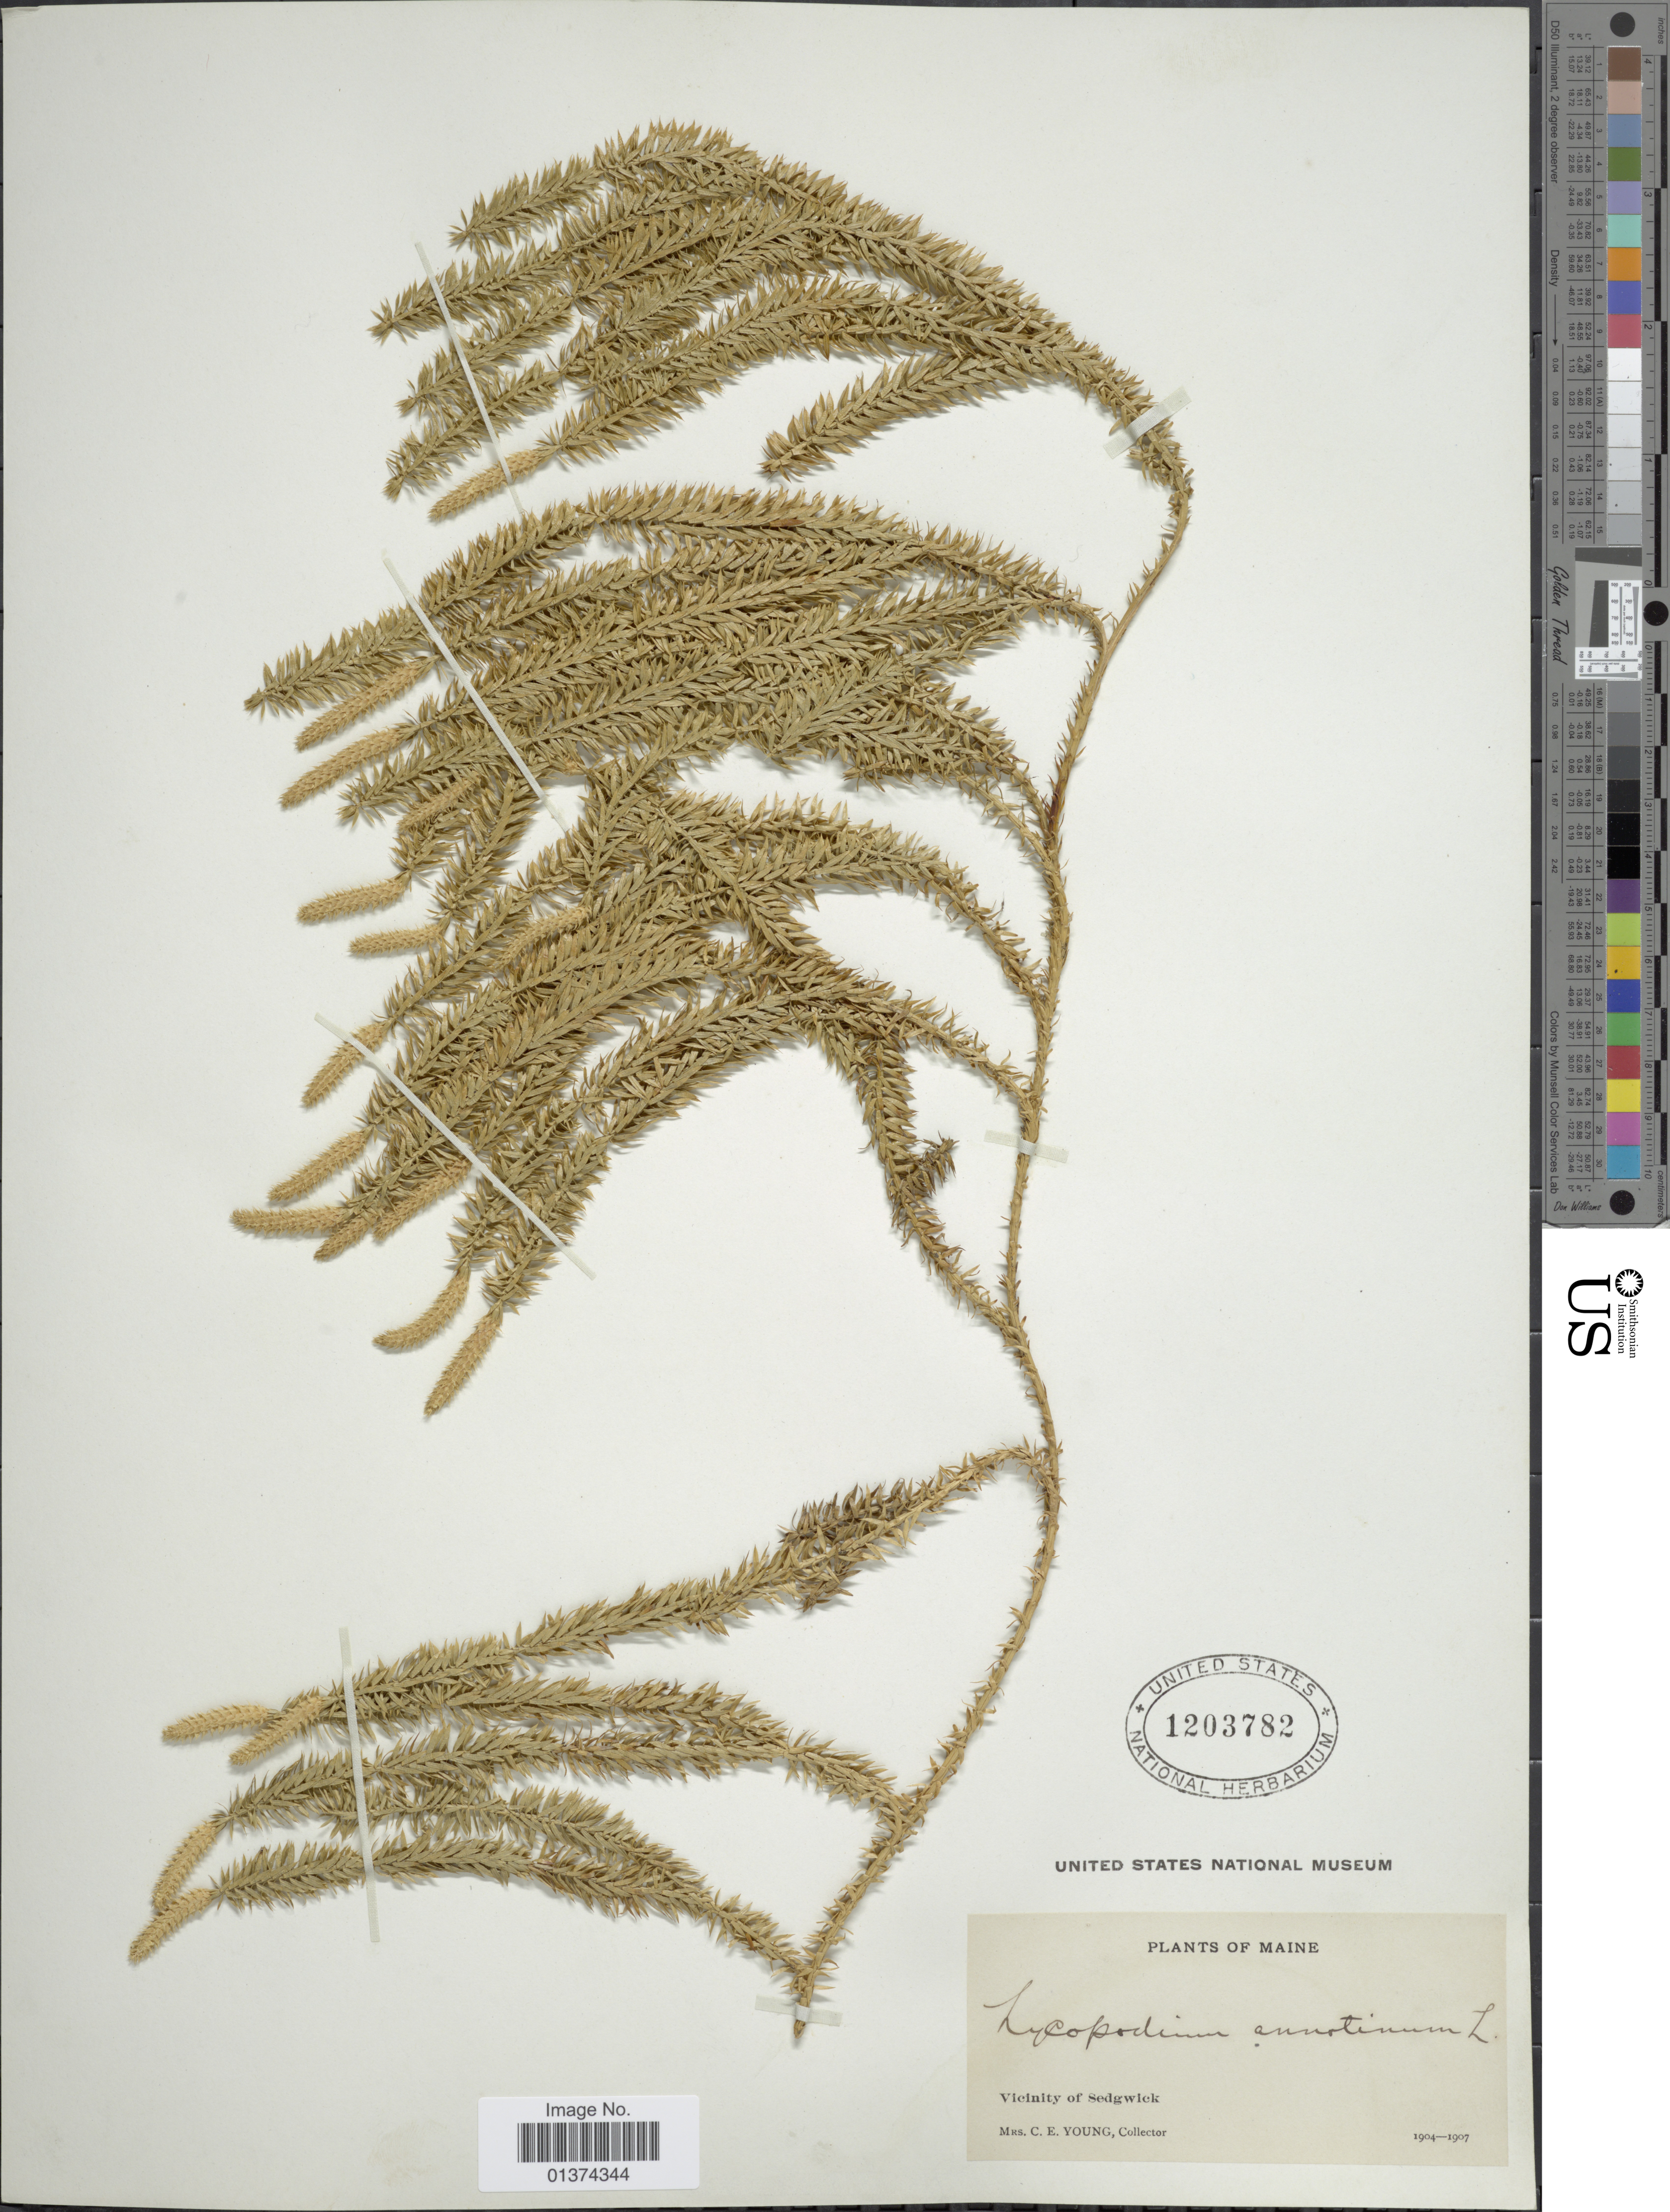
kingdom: Plantae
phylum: Tracheophyta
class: Lycopodiopsida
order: Lycopodiales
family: Lycopodiaceae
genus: Spinulum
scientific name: Spinulum annotinum subsp. annotinum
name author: (L.) A. Haines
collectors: C. Young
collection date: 1904/1907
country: United States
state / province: Maine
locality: Vicinity of Sedgwick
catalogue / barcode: US 1203782